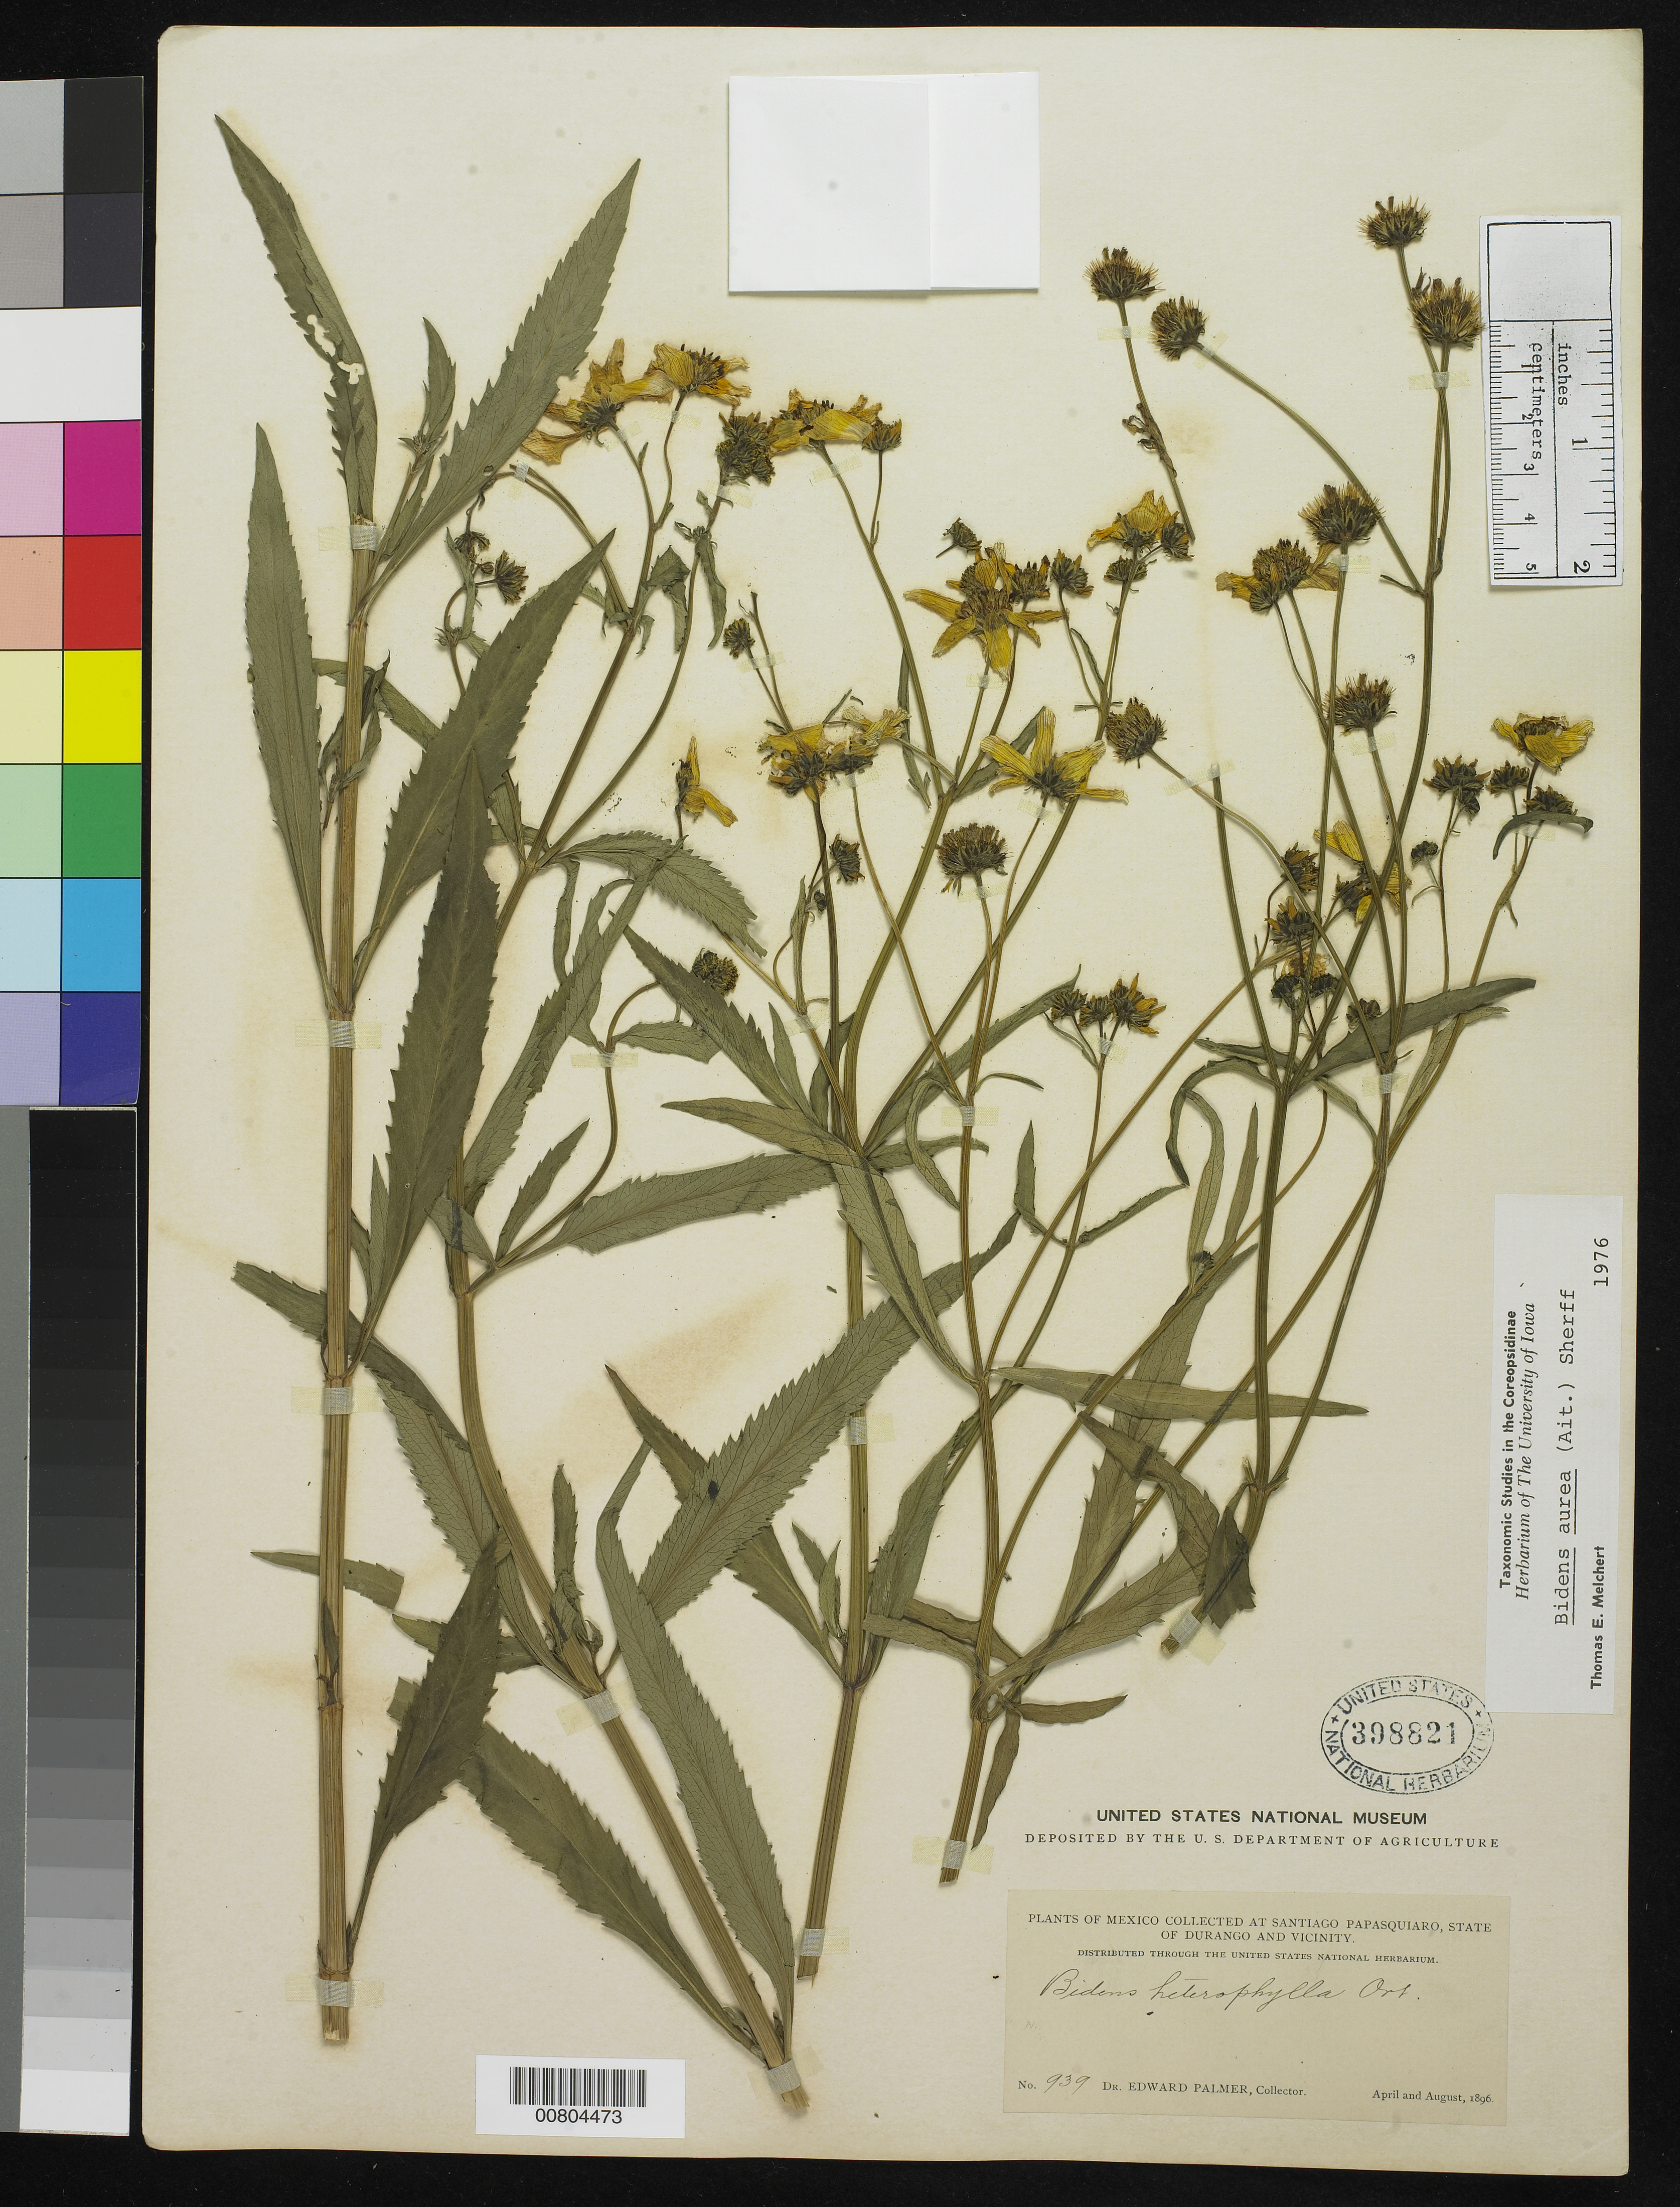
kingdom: Plantae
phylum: Tracheophyta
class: Magnoliopsida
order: Asterales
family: Asteraceae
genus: Bidens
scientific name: Bidens aurea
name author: (Aiton) Sherff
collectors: E. Palmer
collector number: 939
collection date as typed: Apr 1896 to -- Nov 1896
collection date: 1896-04/1896-11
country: Mexico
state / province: Durango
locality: Santiago Papasquiaro, Durango and vicinity.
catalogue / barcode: US 398821